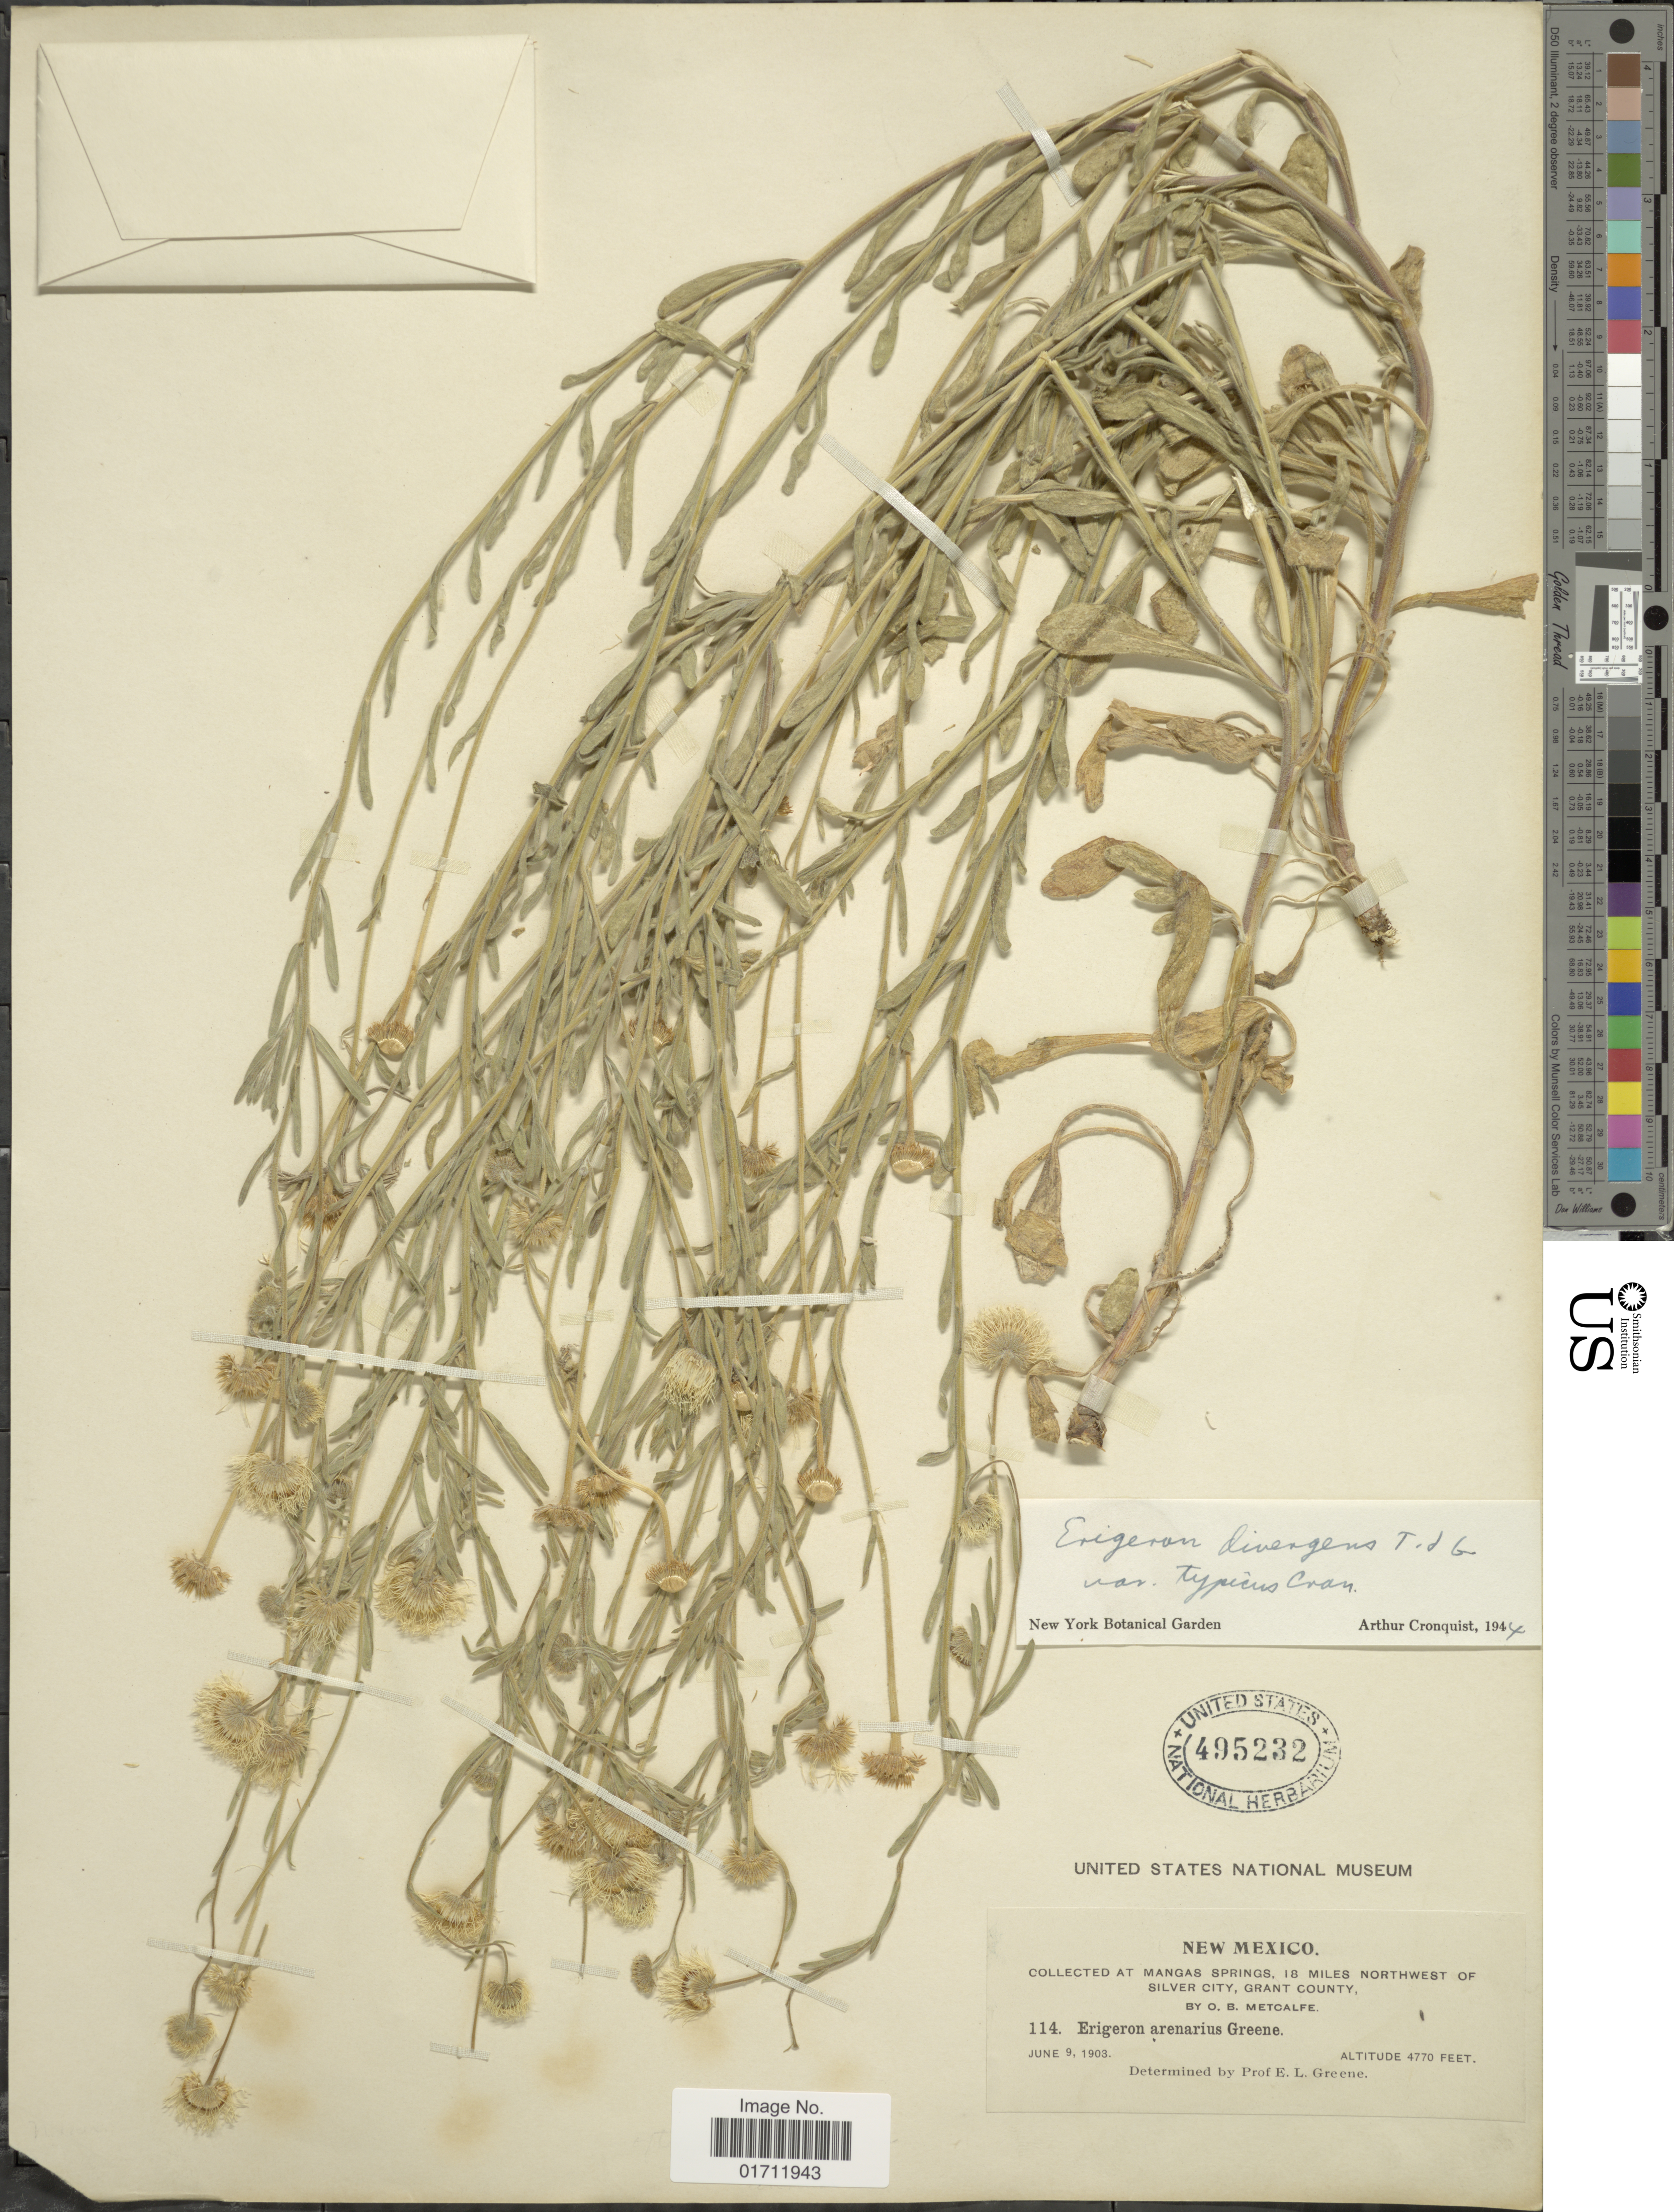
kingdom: Plantae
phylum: Tracheophyta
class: Magnoliopsida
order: Asterales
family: Asteraceae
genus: Erigeron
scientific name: Erigeron divergens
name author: Torr. & A. Gray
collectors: O. B. Metcalfe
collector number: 114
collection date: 1903-06-09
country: United States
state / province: New Mexico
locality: At Mangas Springs, 18 miles northwest of Silver City, Grant County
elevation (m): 1454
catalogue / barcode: US 495232